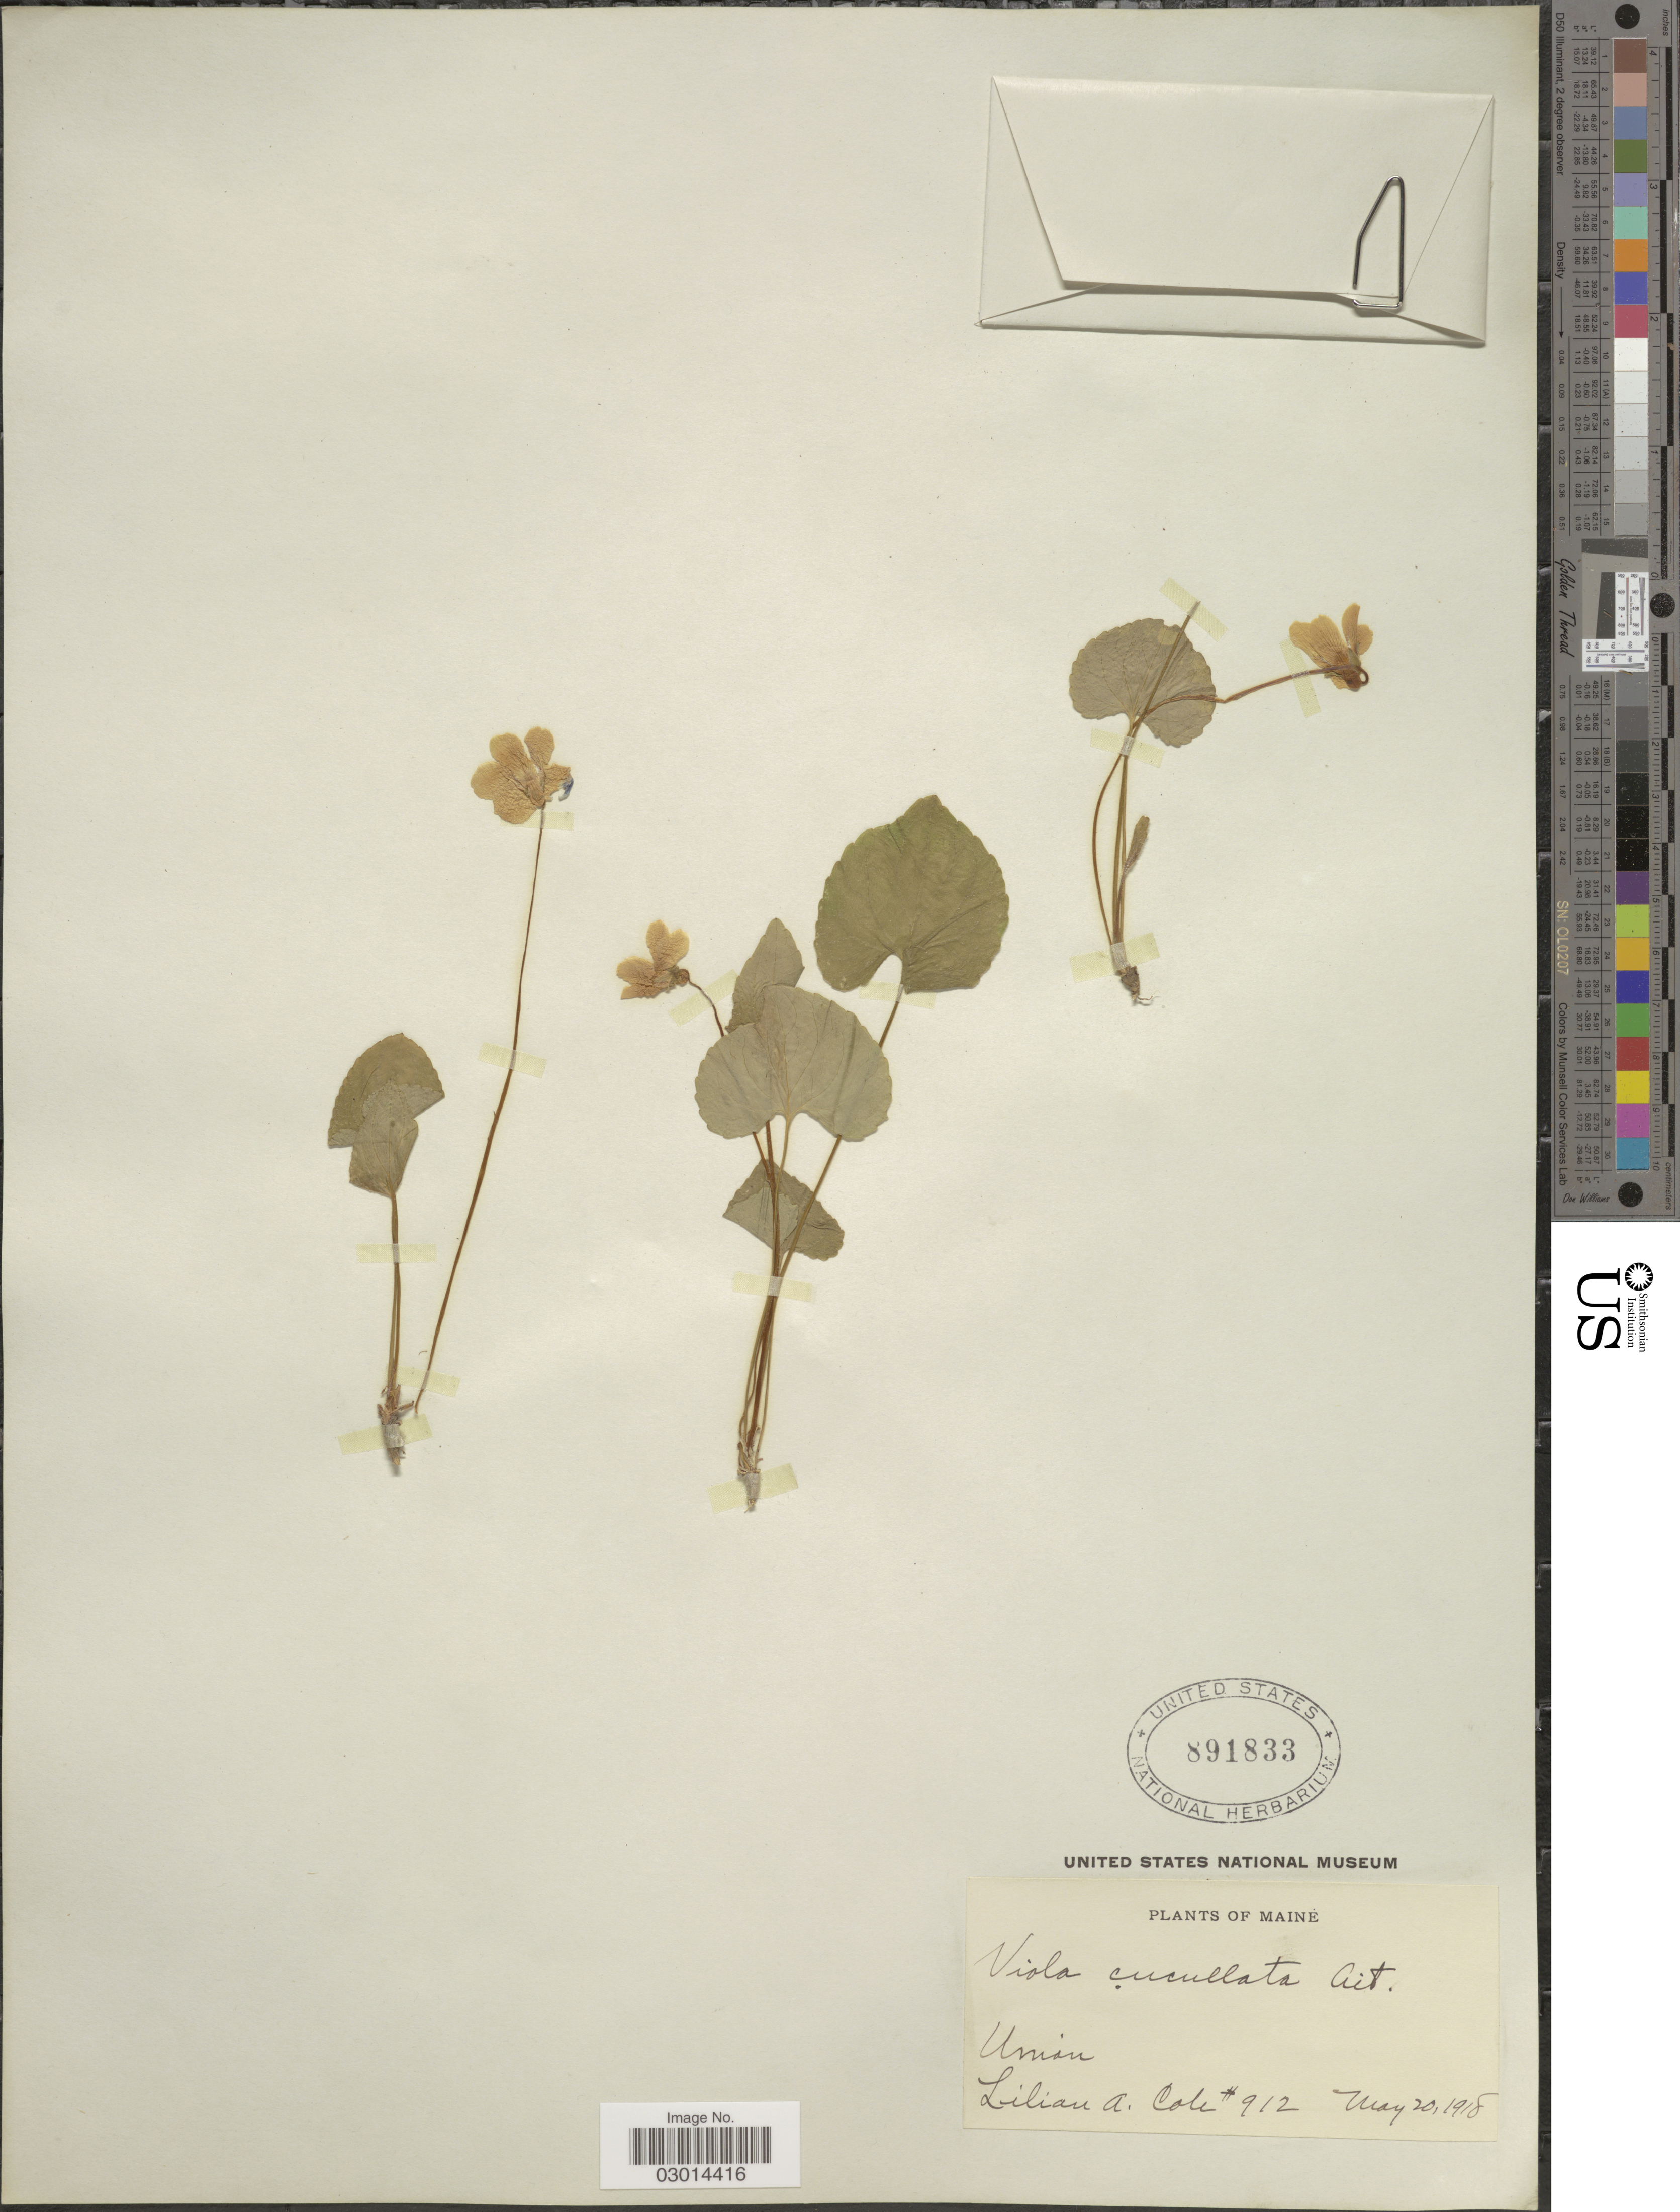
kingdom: Plantae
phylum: Tracheophyta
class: Magnoliopsida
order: Malpighiales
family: Violaceae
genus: Viola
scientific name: Viola cucullata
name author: Aiton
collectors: L. A. Cole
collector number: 912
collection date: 1918-05-20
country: United States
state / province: Maine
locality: Union.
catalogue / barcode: US 891833